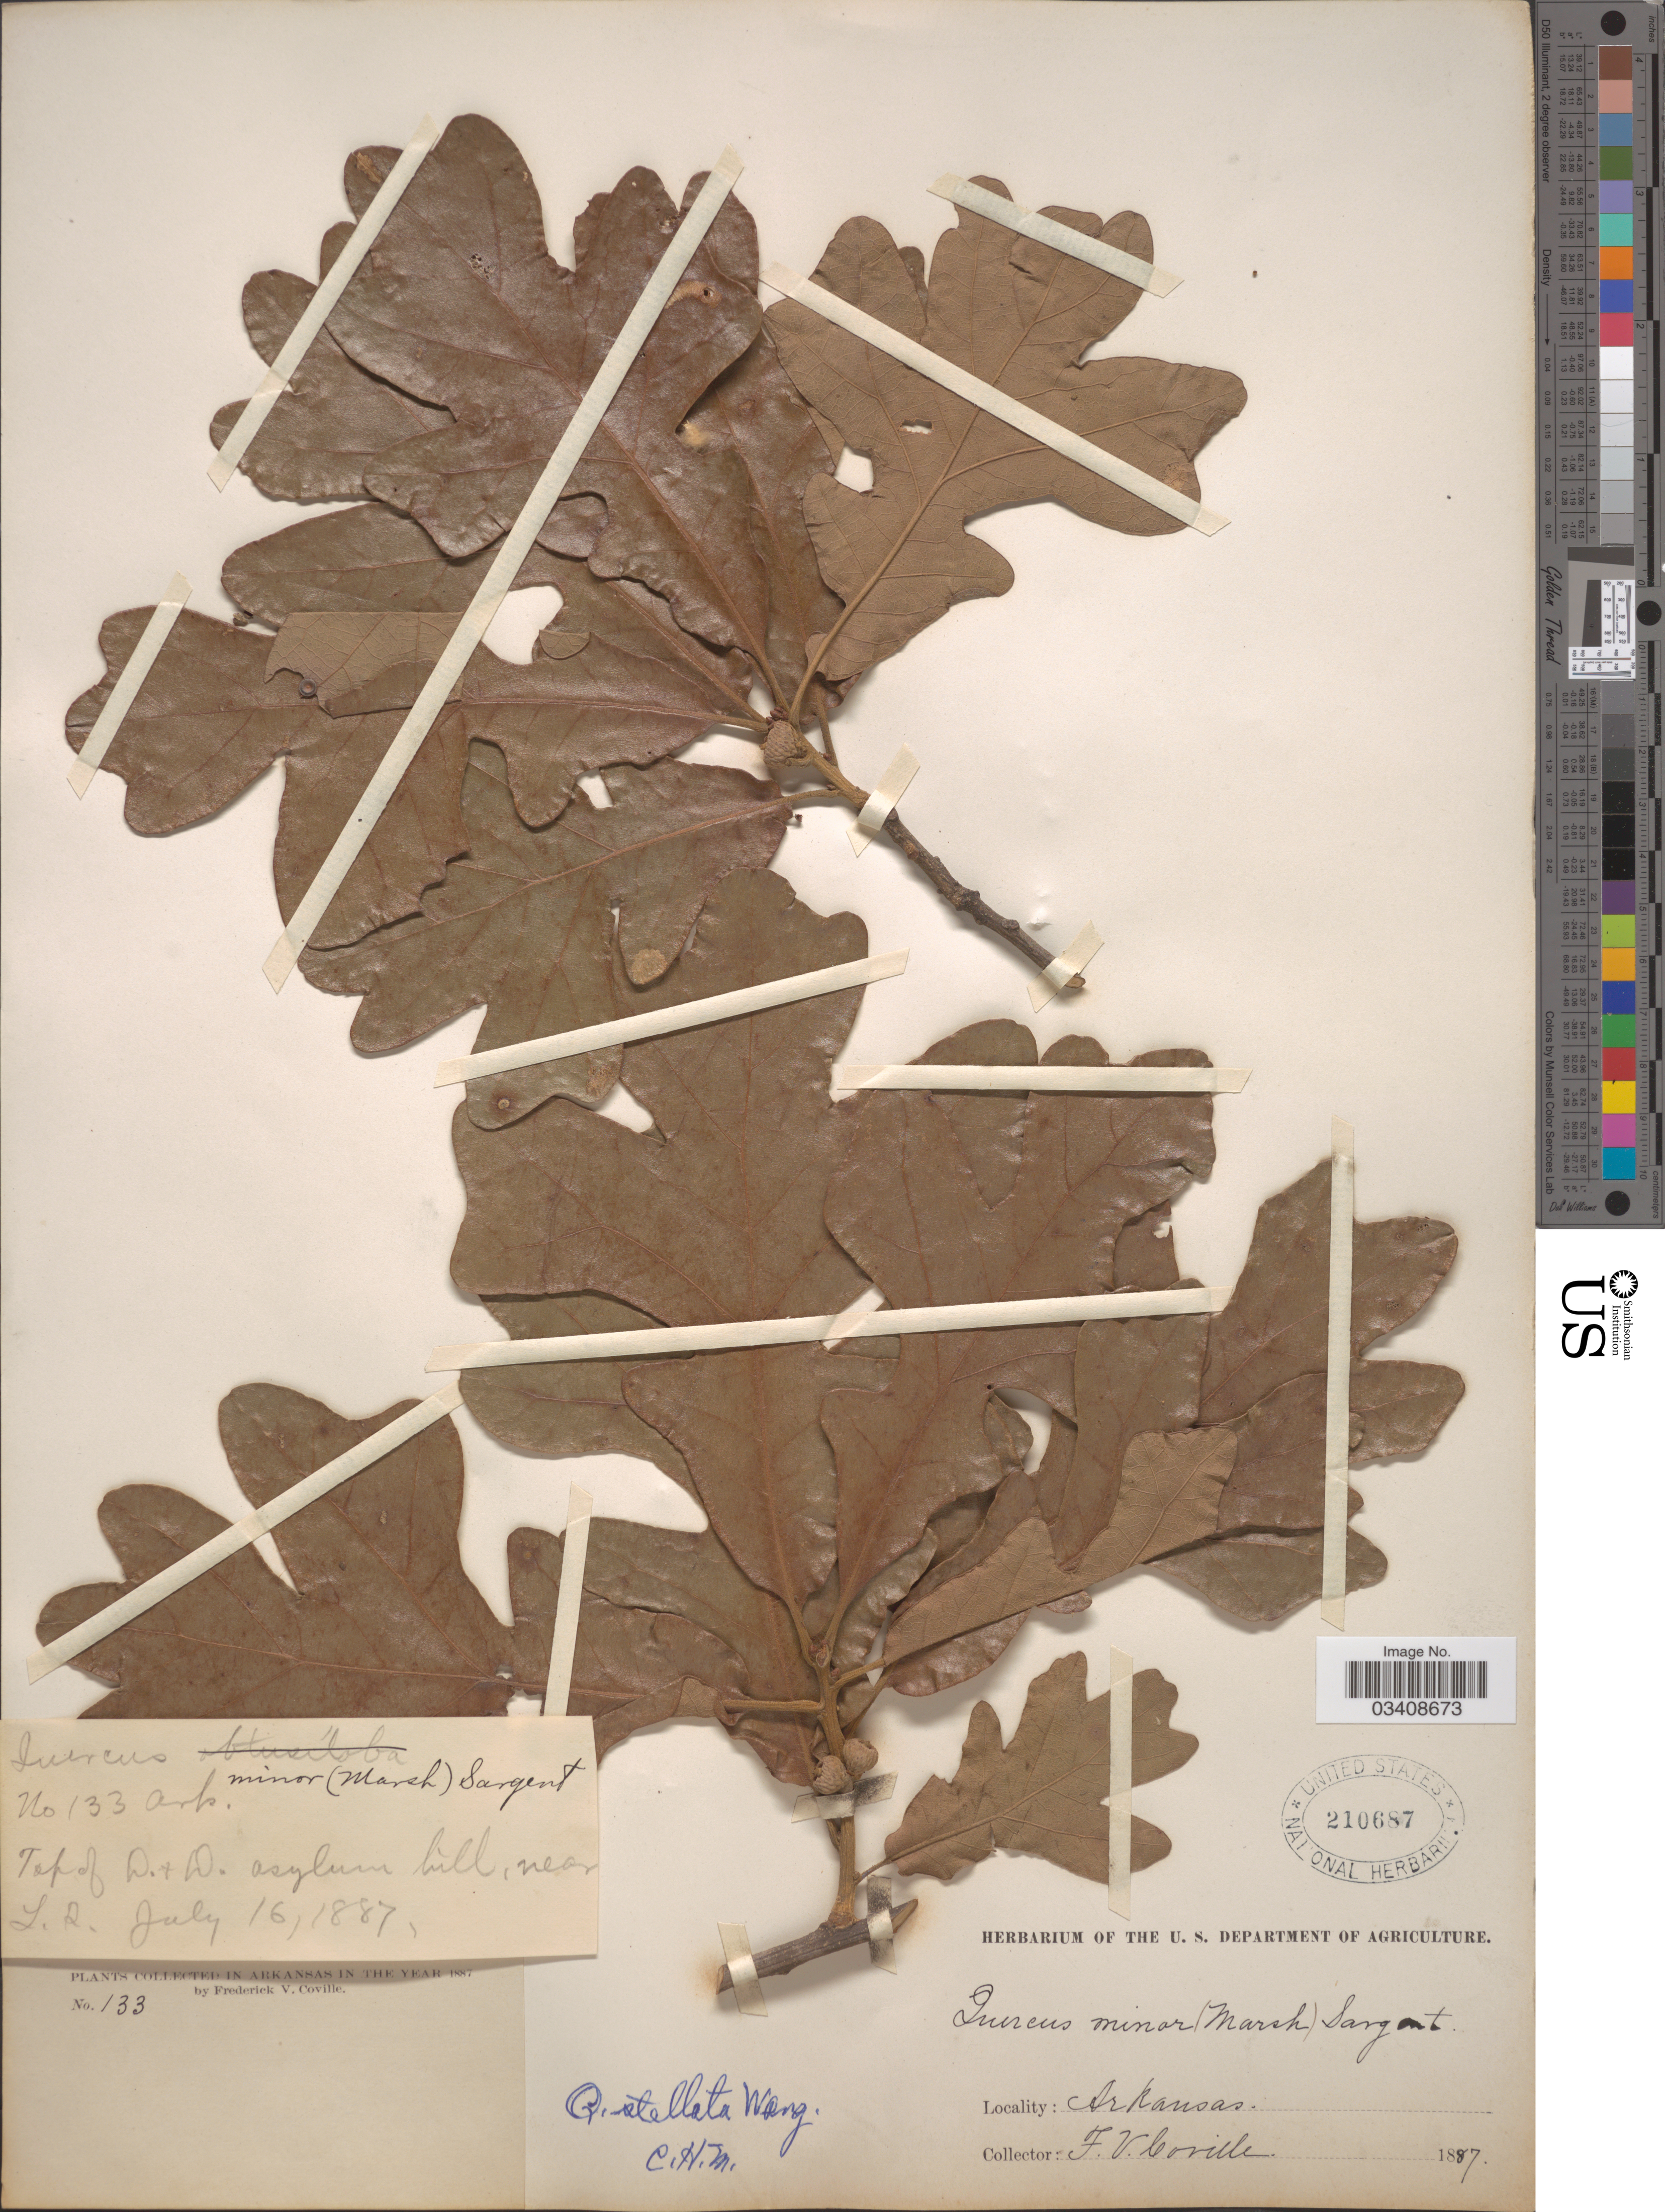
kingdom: Plantae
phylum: Tracheophyta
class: Magnoliopsida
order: Fagales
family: Fagaceae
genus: Quercus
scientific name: Quercus stellata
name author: Wangenh.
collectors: F. V. Coville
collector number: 133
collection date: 1887-07-16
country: United States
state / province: Arkansas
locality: Top of D.+ D. asylum hill, near L.R.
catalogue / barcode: US 210687